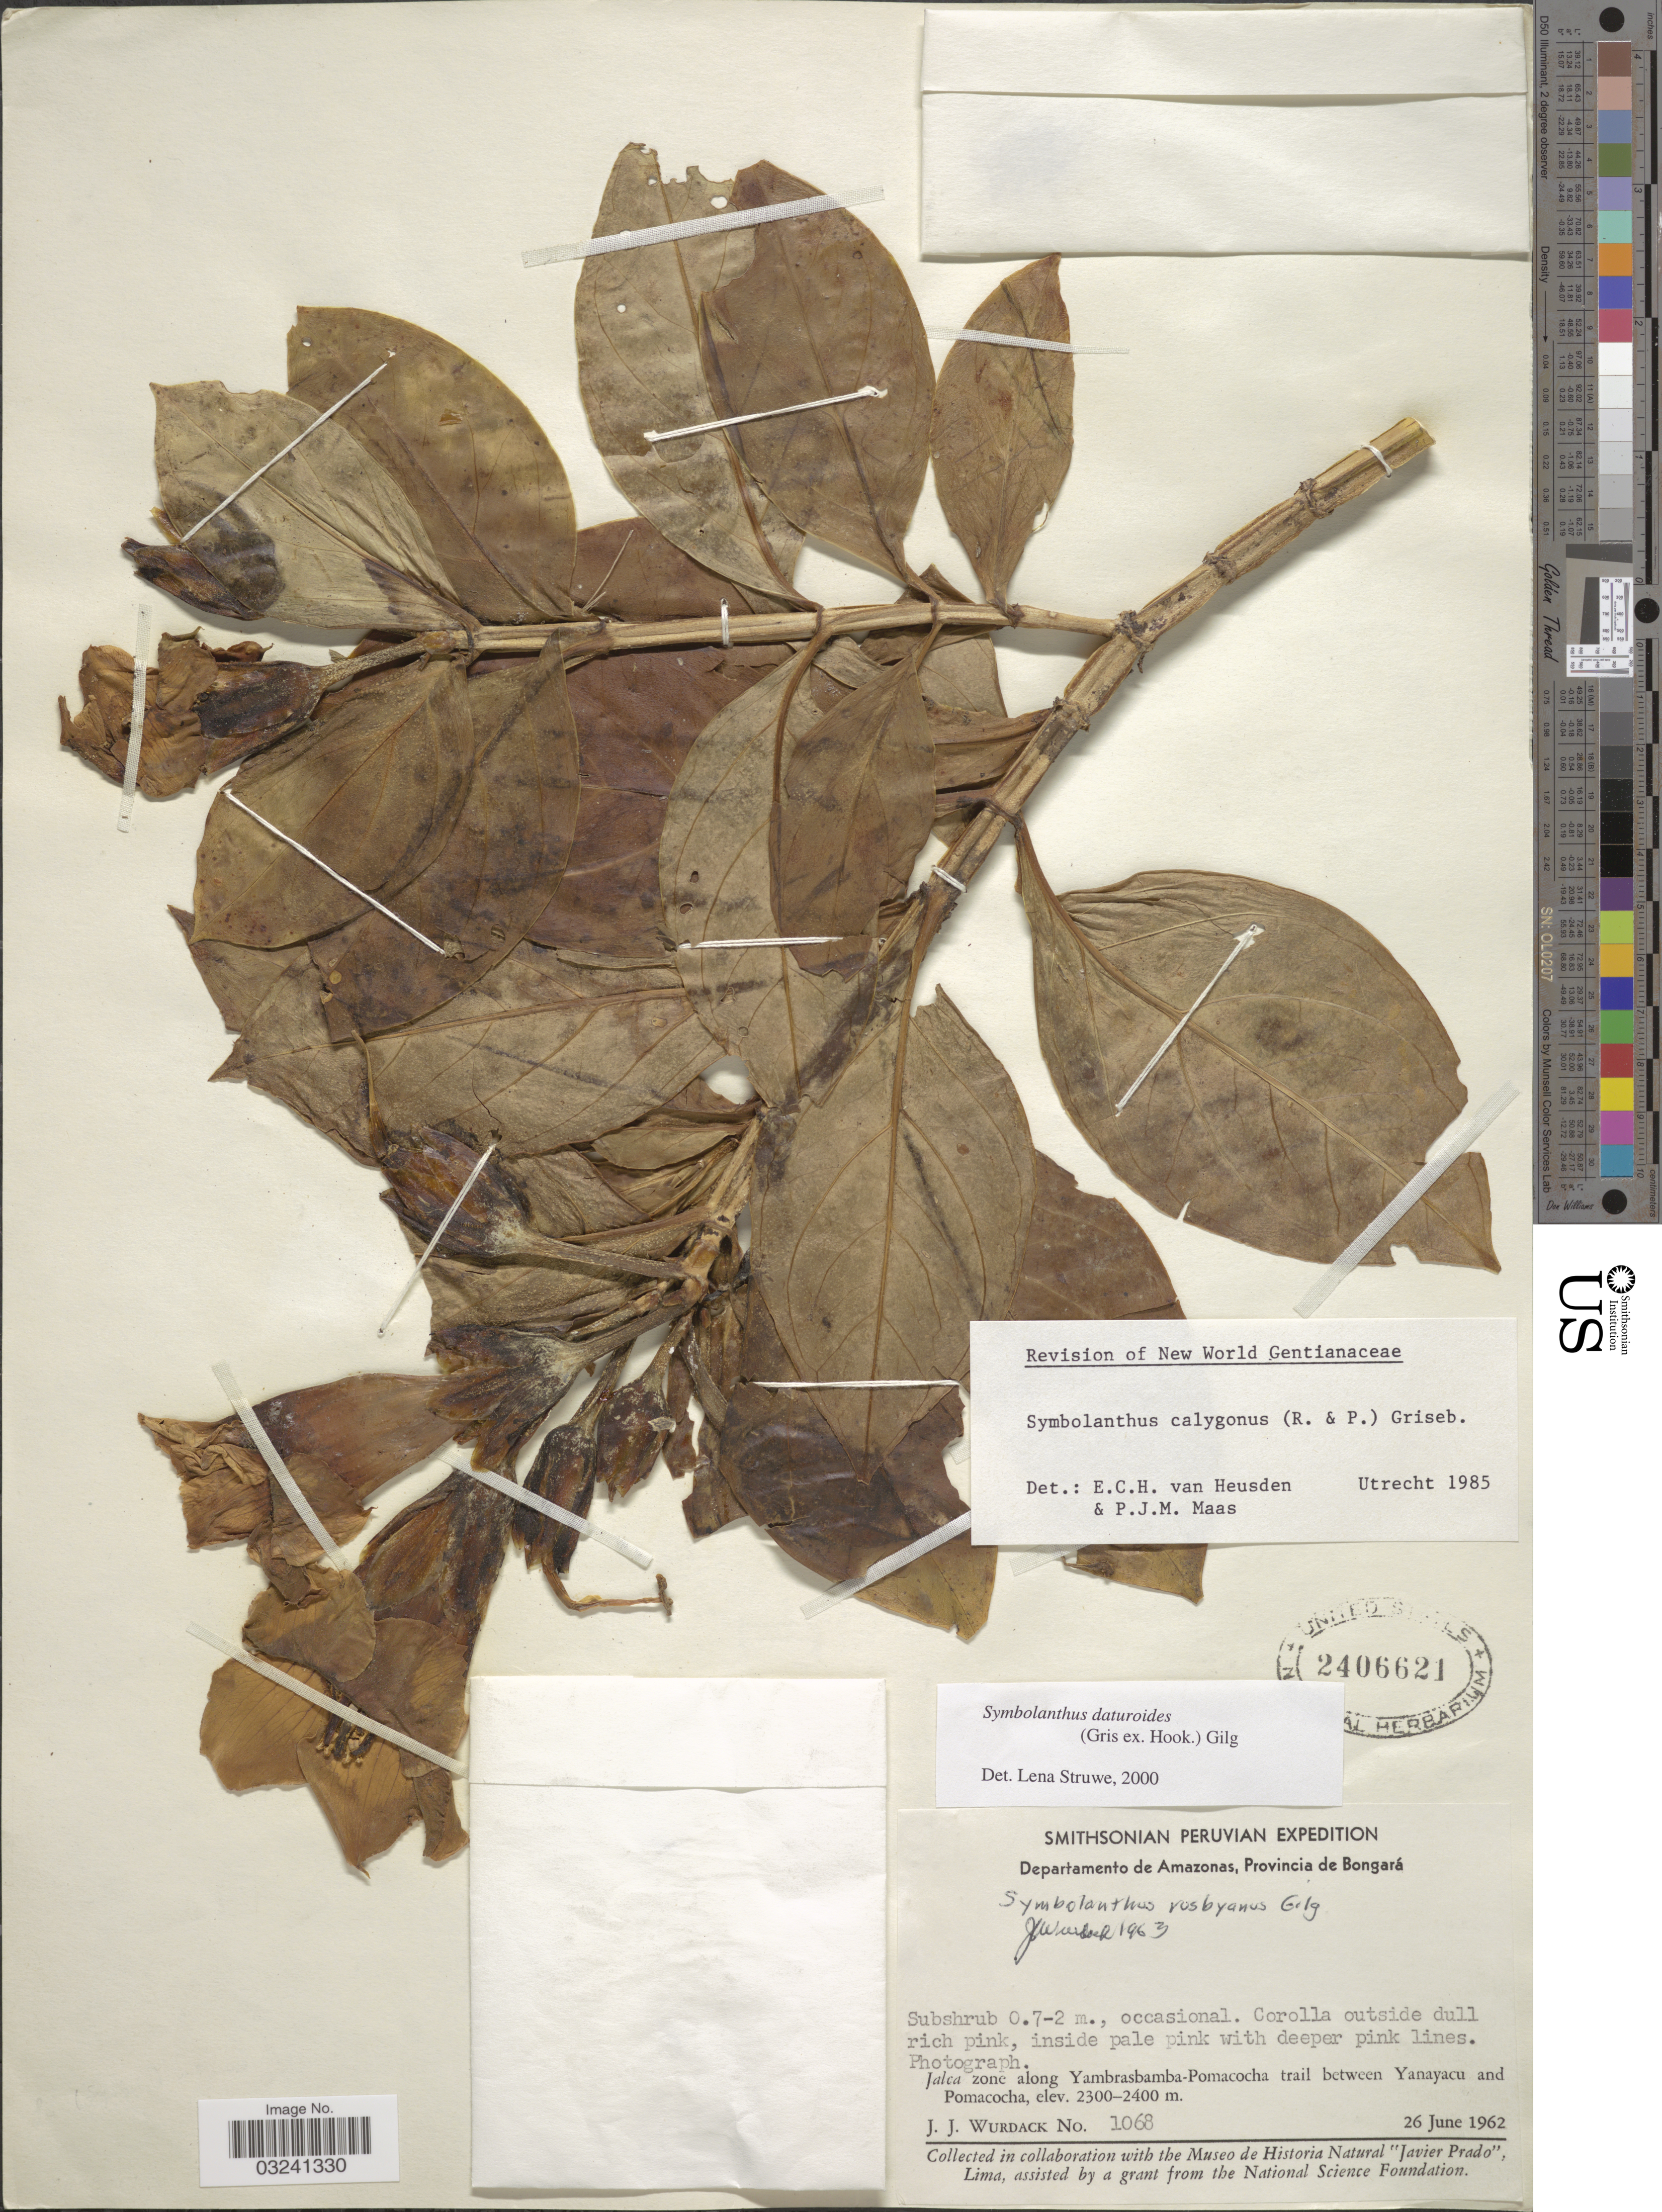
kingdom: Plantae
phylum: Tracheophyta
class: Magnoliopsida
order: Gentianales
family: Gentianaceae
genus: Symbolanthus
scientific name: Symbolanthus daturoides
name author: (Griseb.) Gilg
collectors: J. J. Wurdack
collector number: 1068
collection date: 1962-06-26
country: Peru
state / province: Amazonas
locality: Departamento de Amazonas, Provincia de Bongará. Jalca zone along Yambrasbamba-Pomacocha trail between Yanayacu and Pomacocha.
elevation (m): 2300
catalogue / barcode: US 2406621